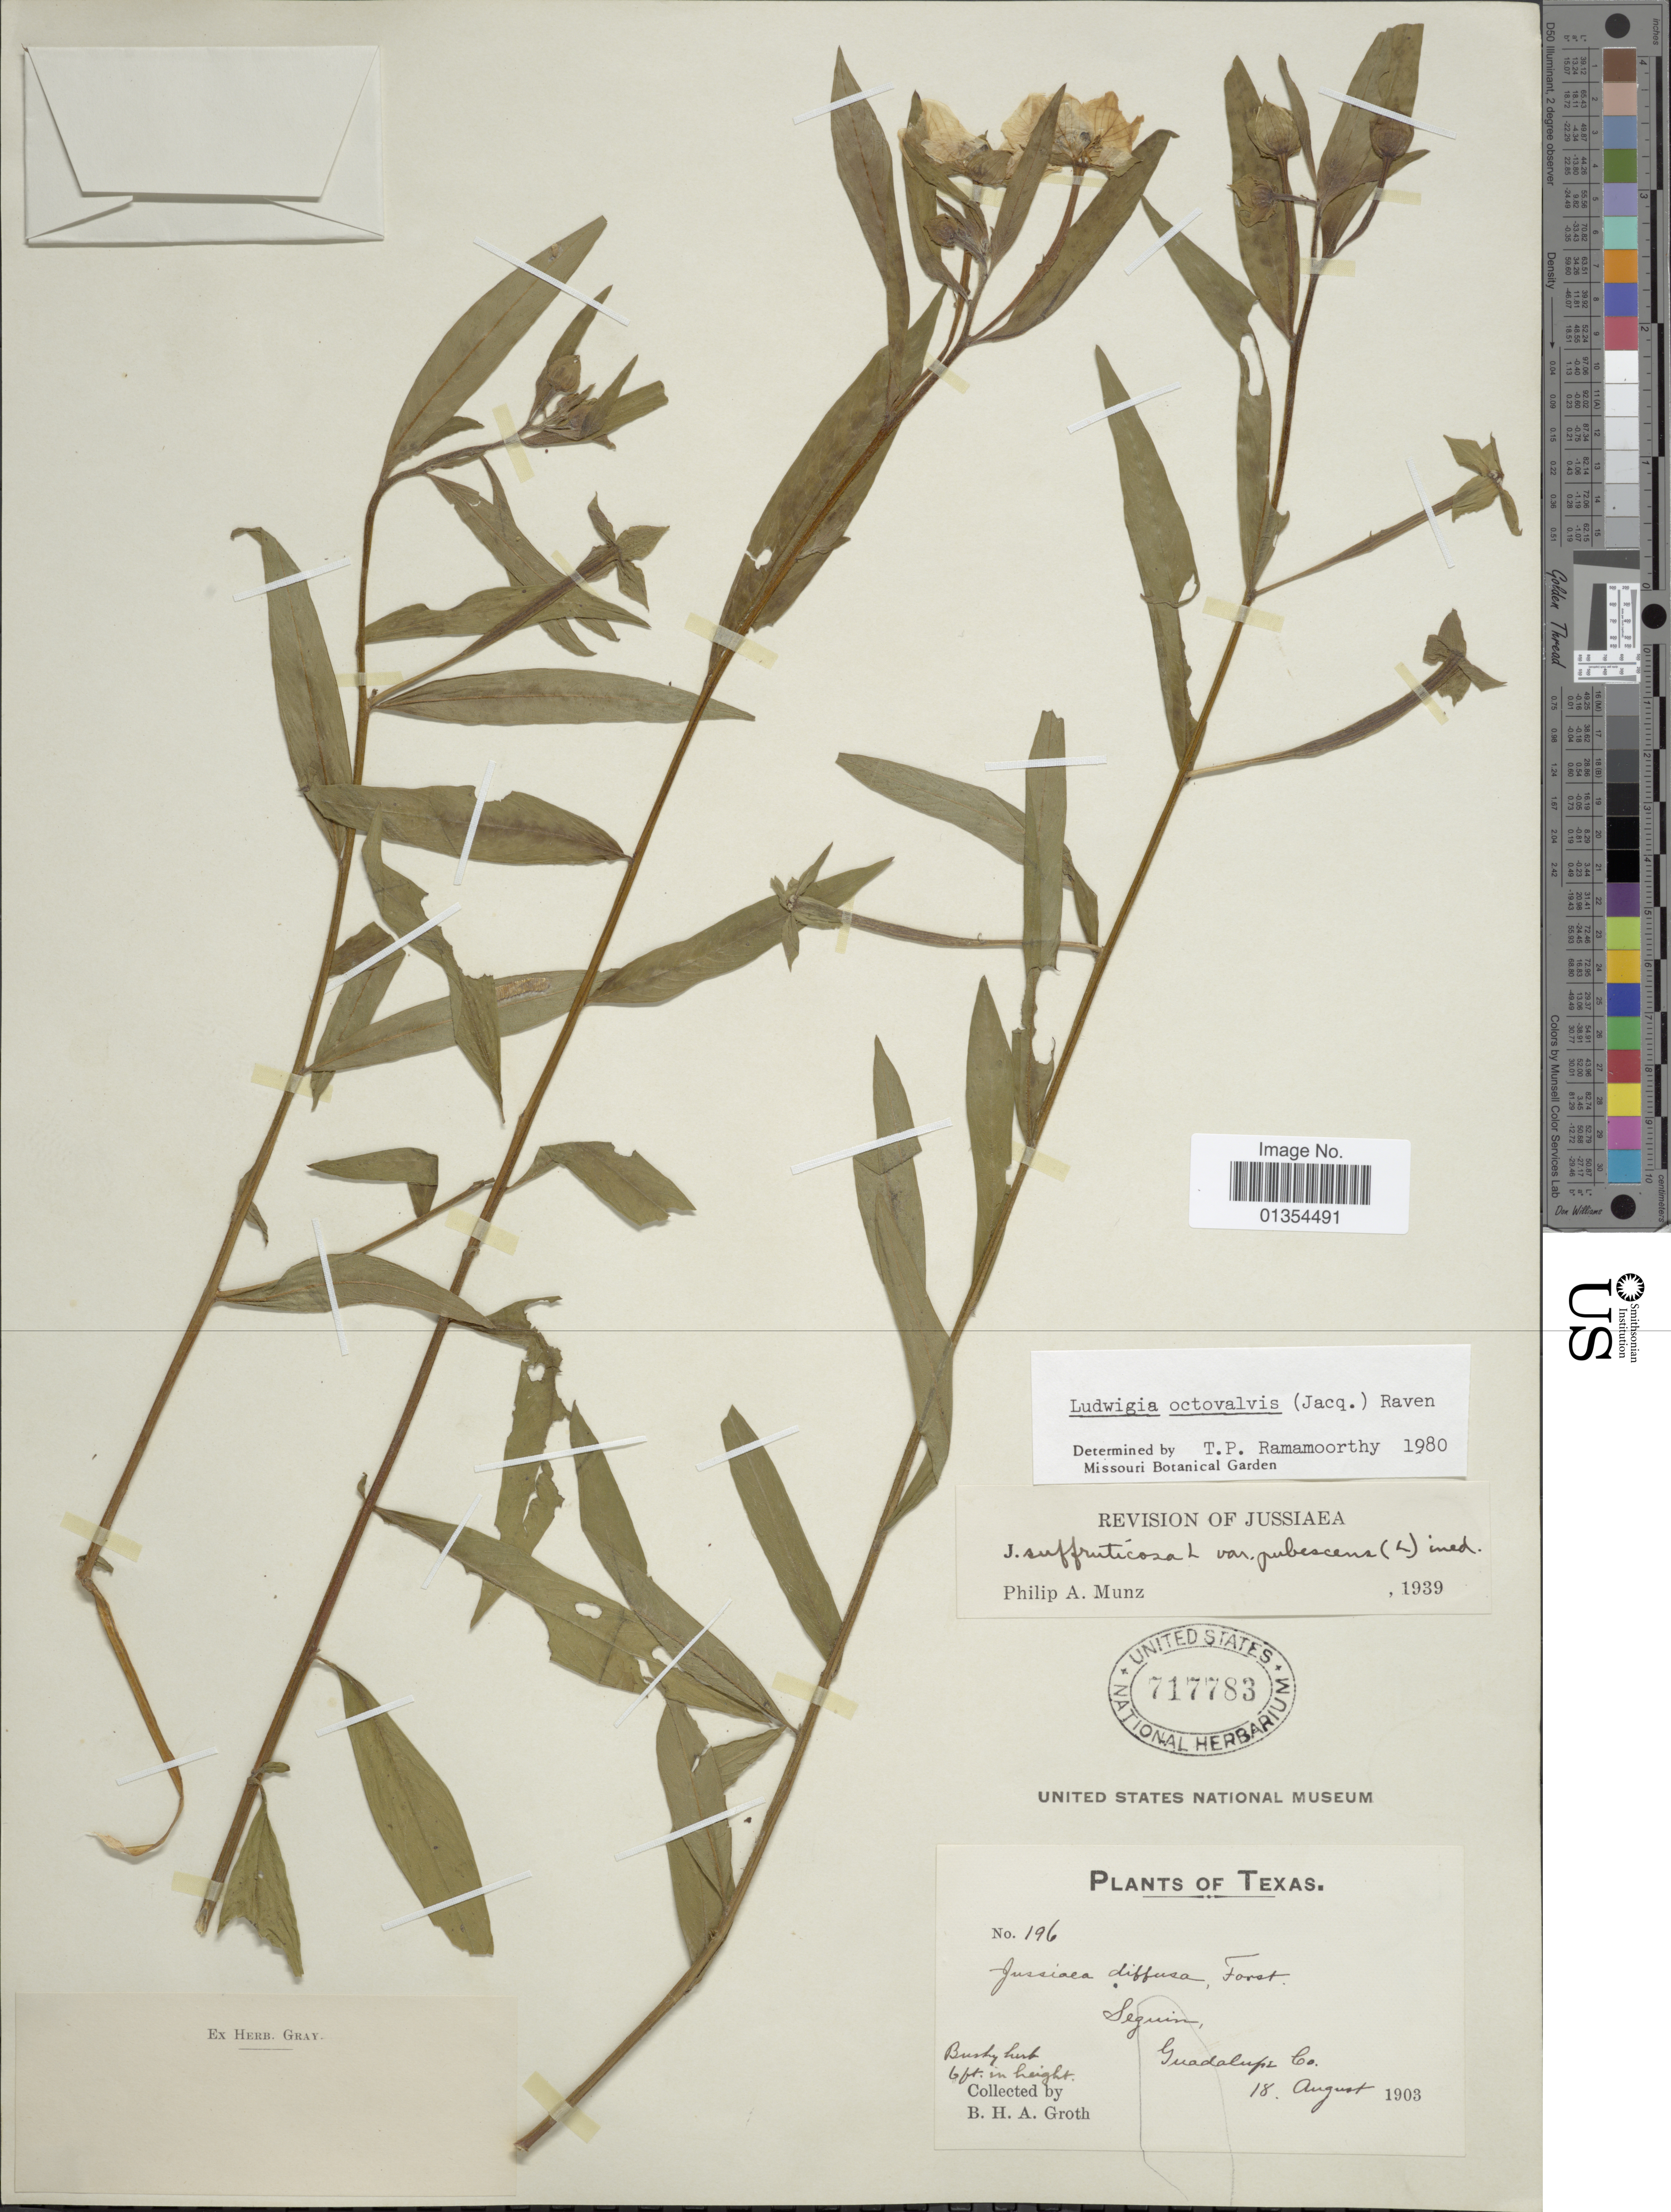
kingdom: Plantae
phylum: Tracheophyta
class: Magnoliopsida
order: Myrtales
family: Onagraceae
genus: Ludwigia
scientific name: Ludwigia octovalvis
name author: (Jacq.) P.H. Raven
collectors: B. Groth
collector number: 196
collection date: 1903-08-18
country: United States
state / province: Texas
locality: Seguin, Guadalupe Co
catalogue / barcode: US 717783